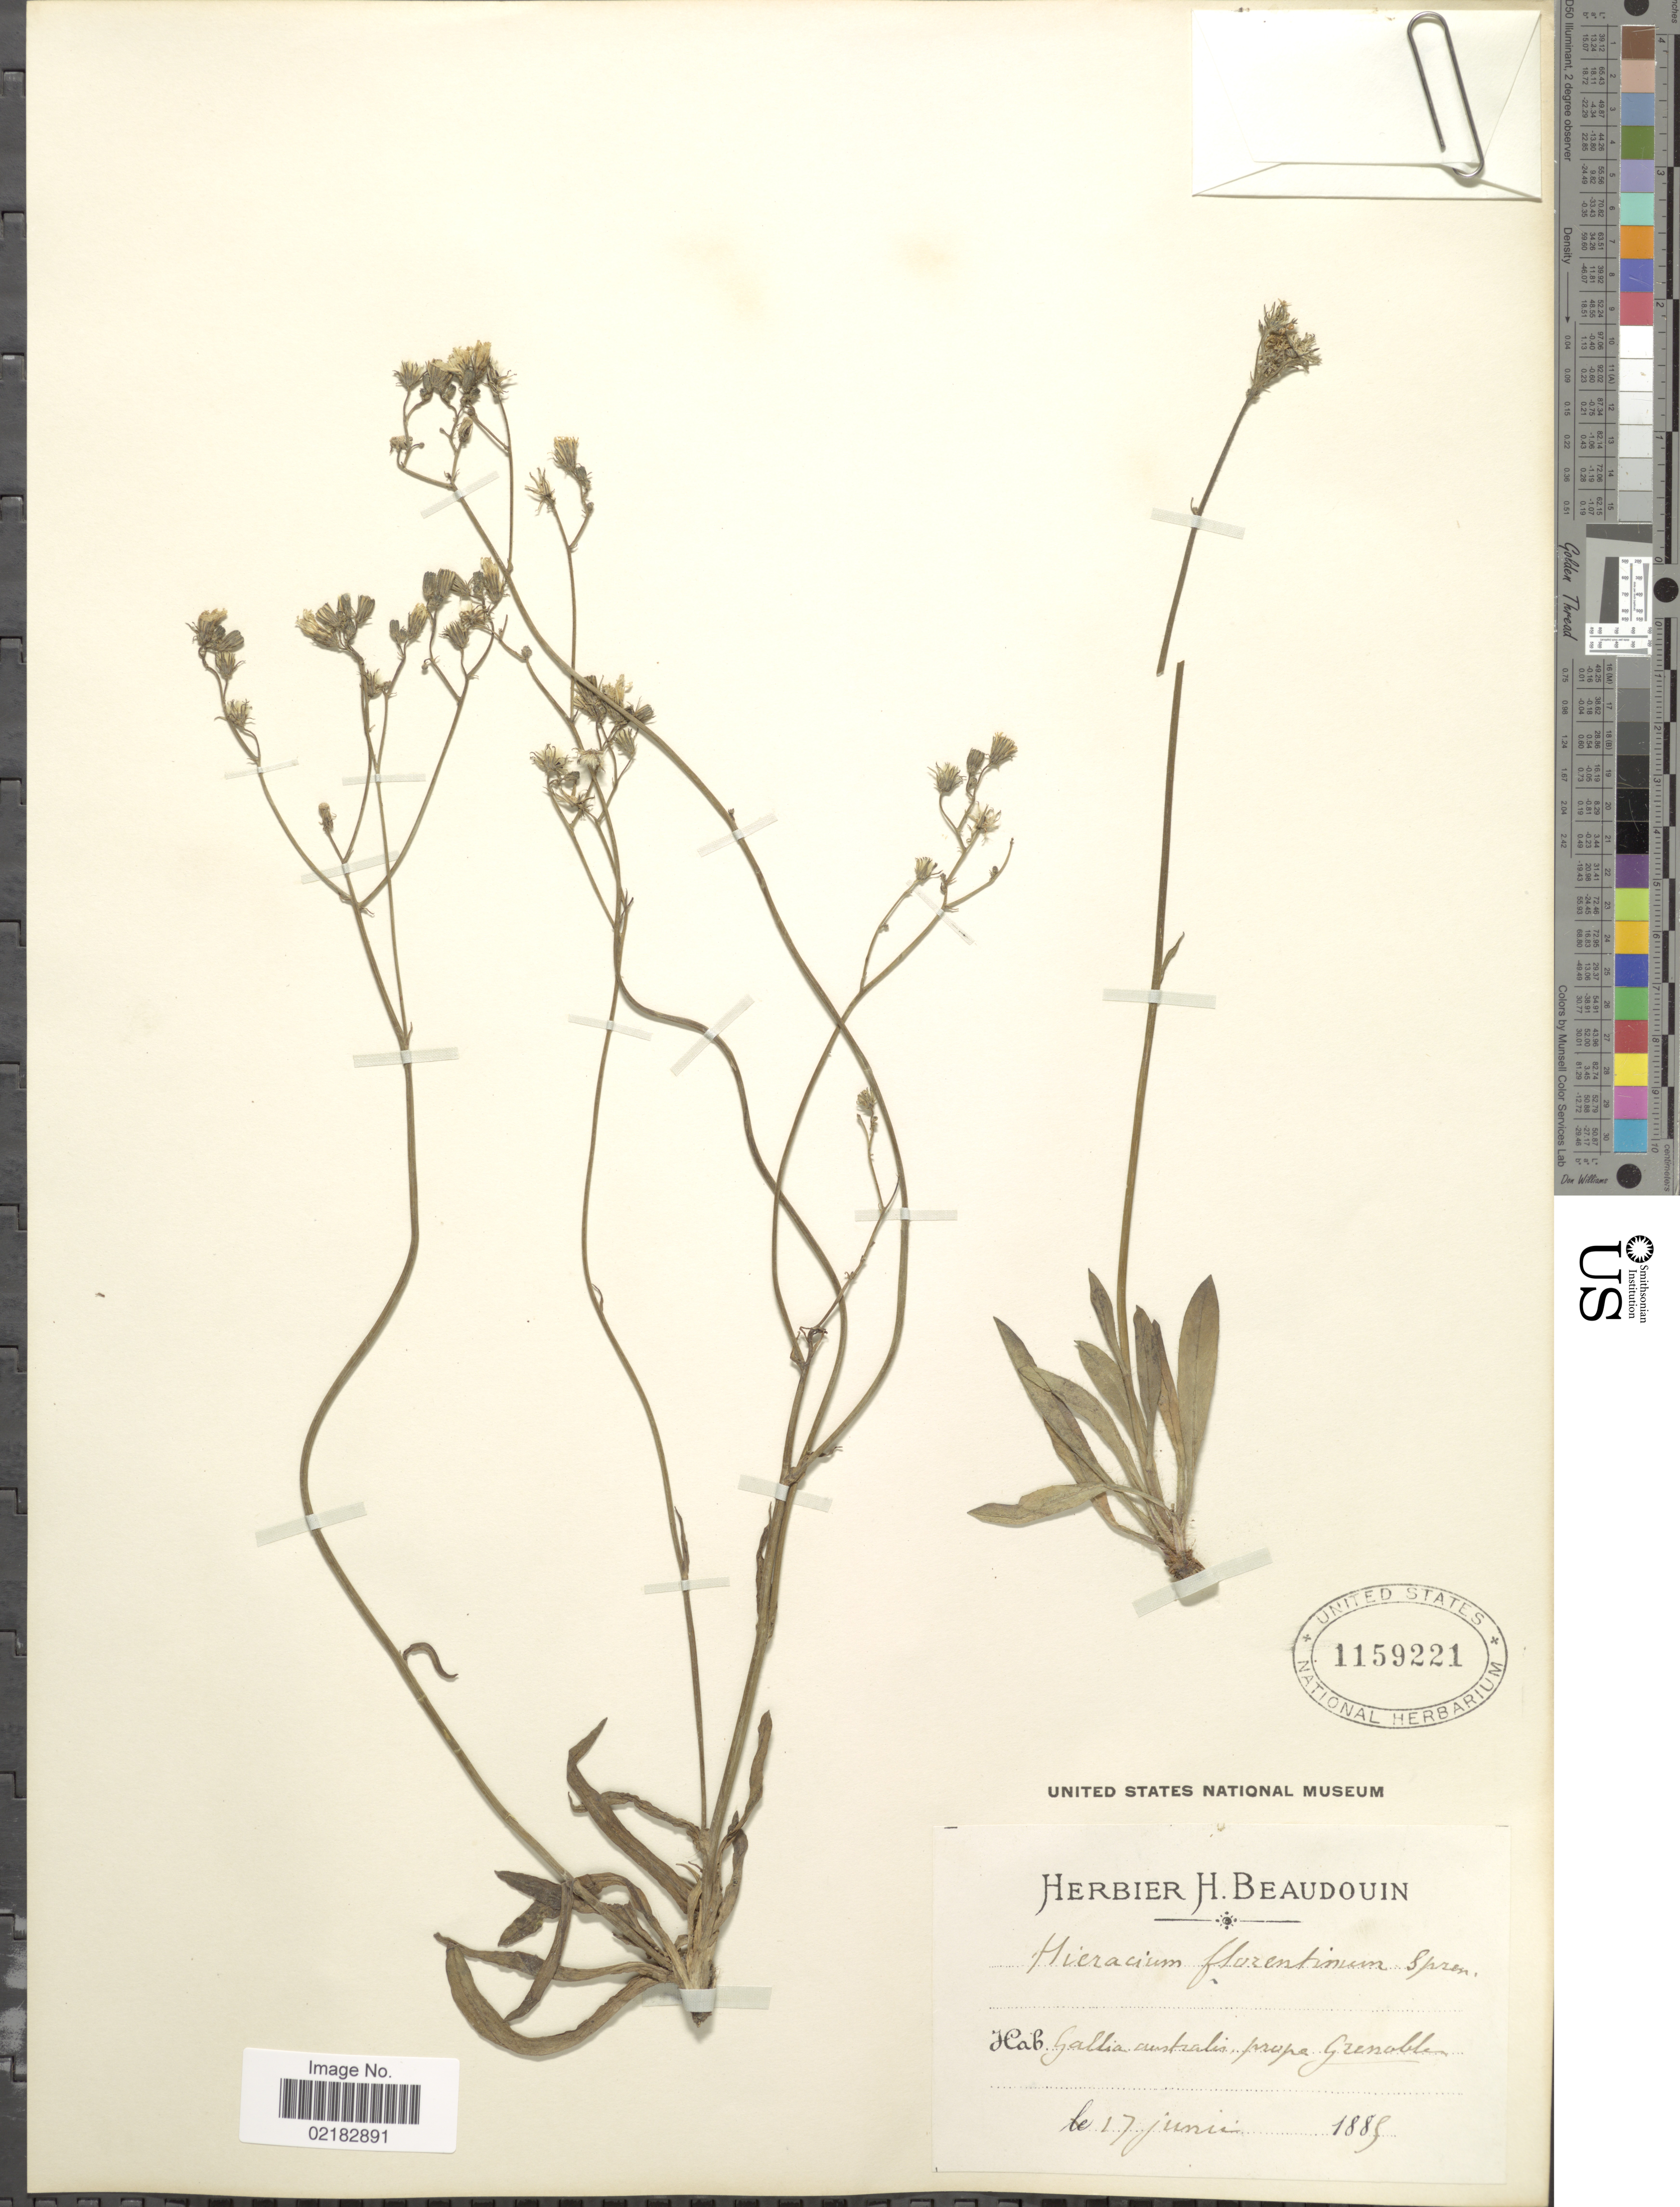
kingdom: Plantae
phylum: Tracheophyta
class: Magnoliopsida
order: Asterales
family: Asteraceae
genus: Hieracium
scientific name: Hieracium florentinum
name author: All.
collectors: ex herb. H. Beaudouin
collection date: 1889-06-17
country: France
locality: Gallia australis prope Grenoble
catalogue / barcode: US 1159221